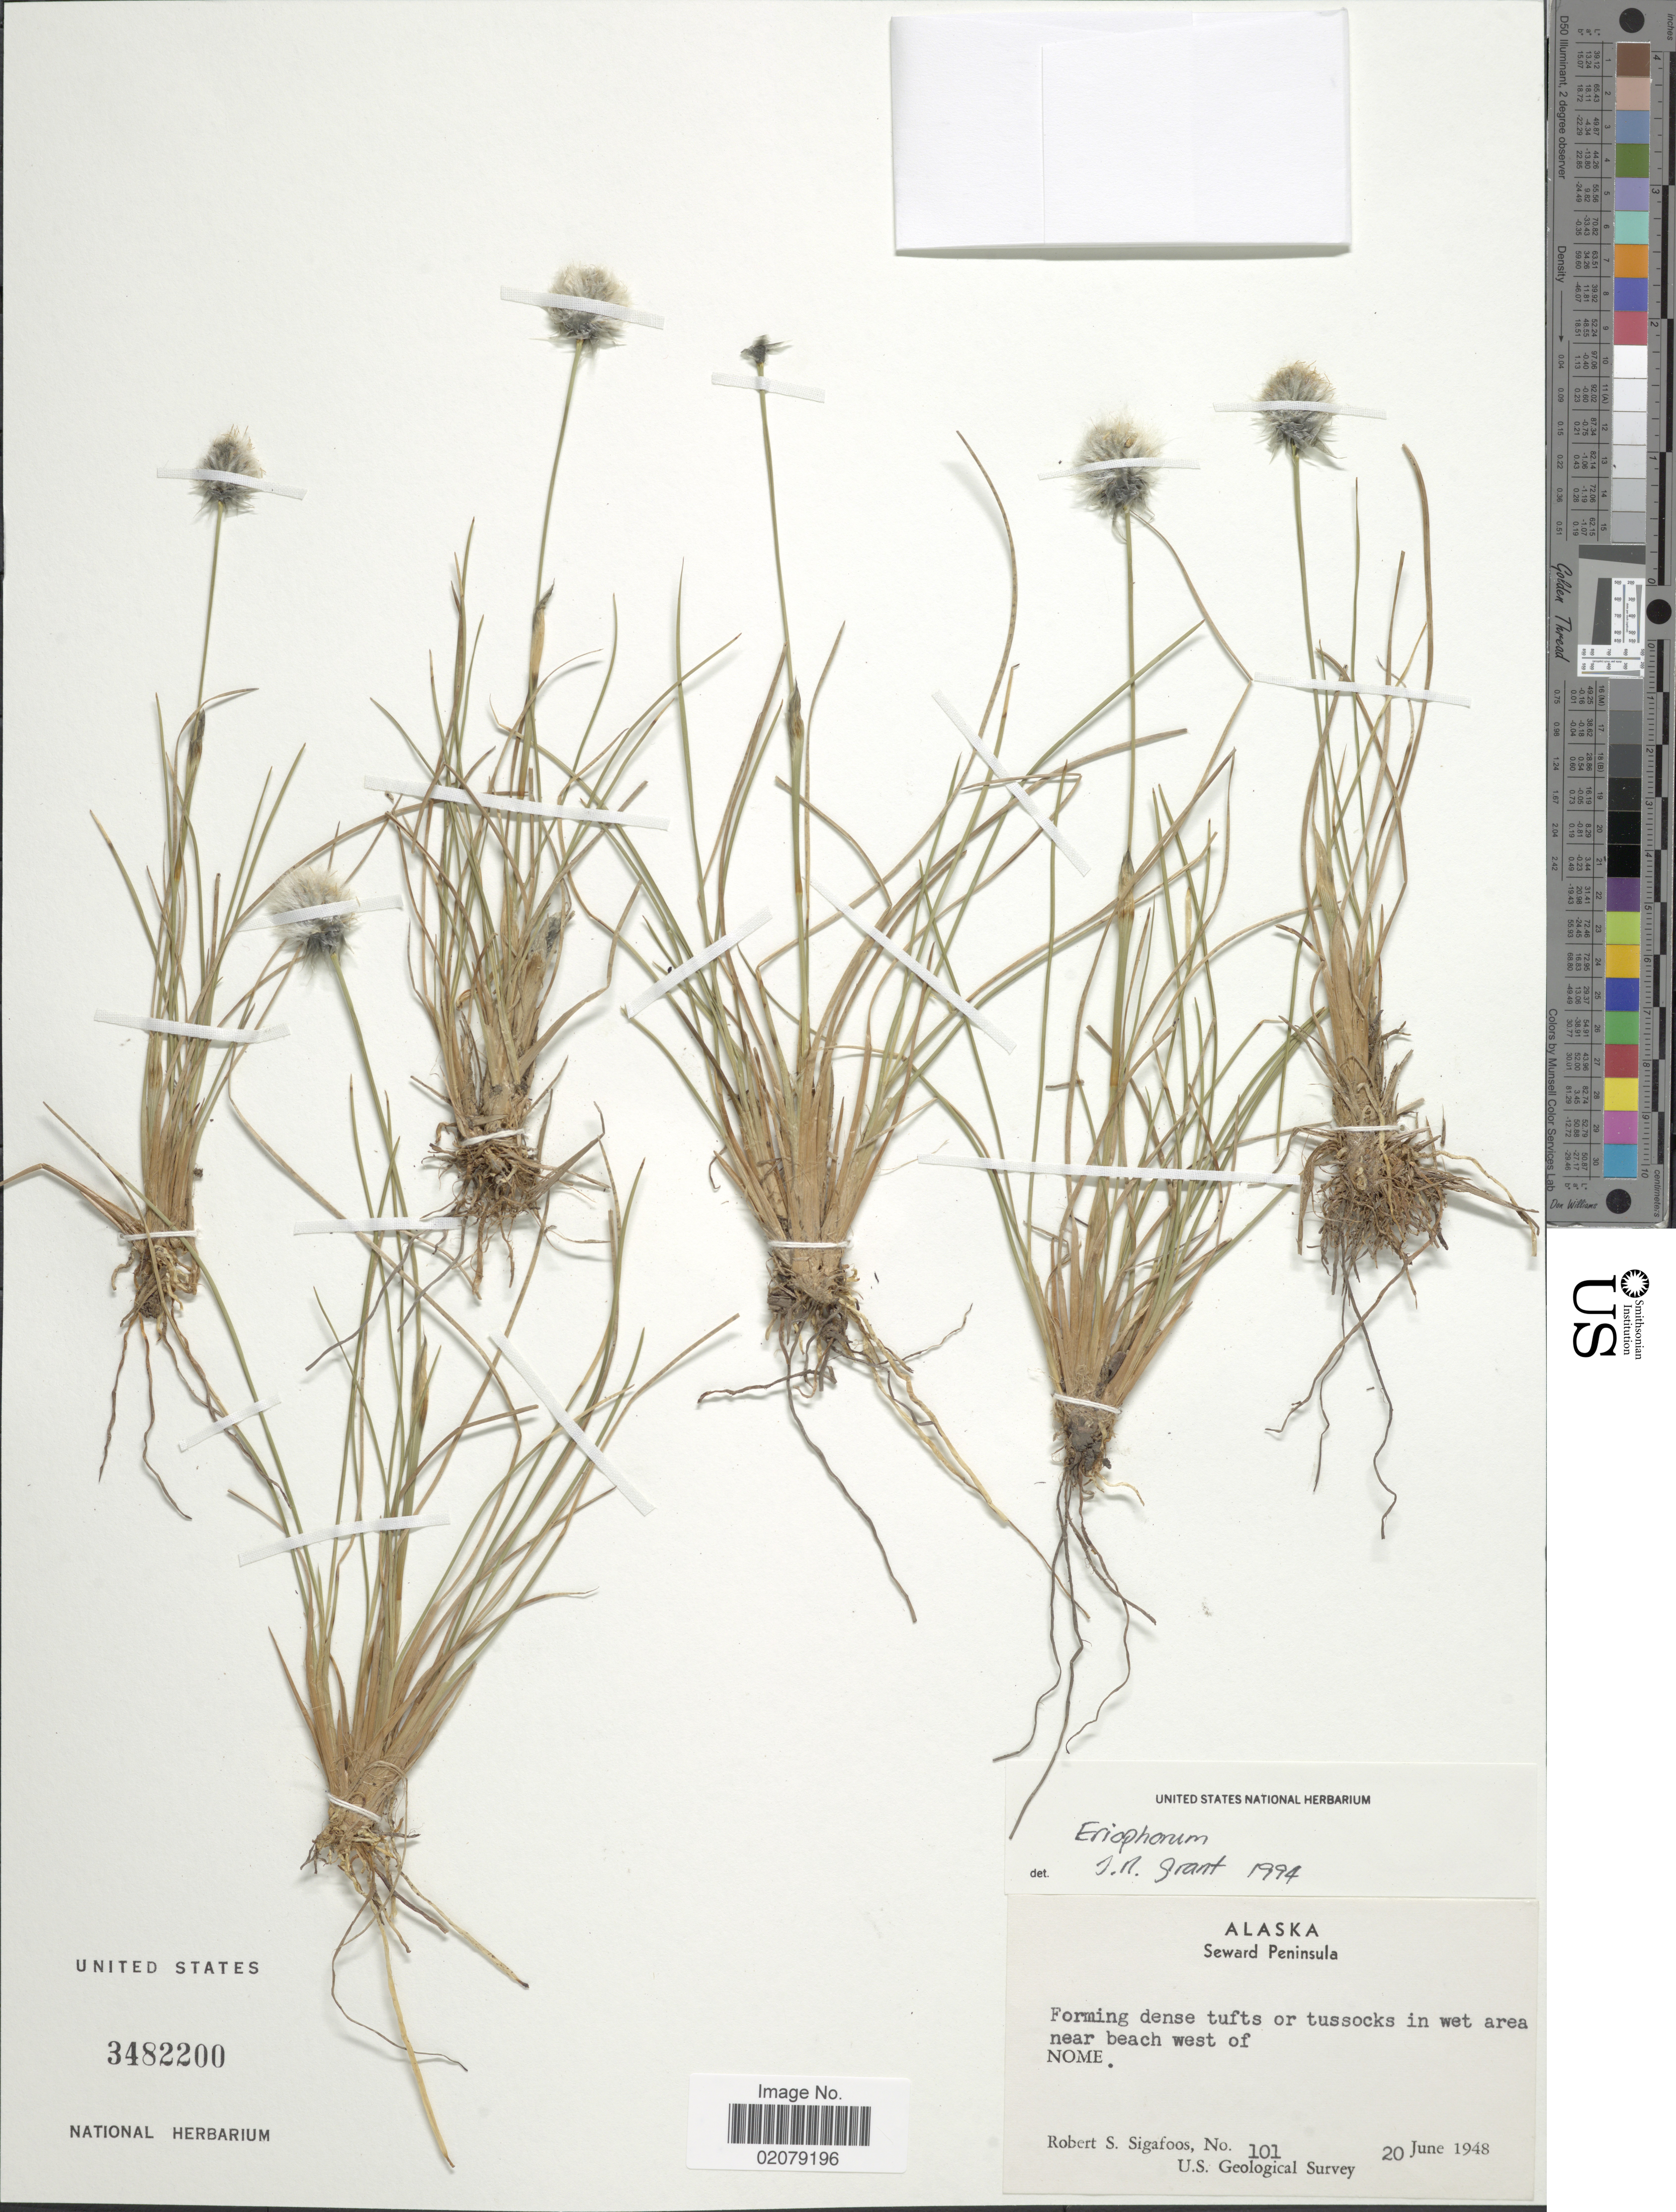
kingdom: Plantae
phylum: Tracheophyta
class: Liliopsida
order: Poales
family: Cyperaceae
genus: Eriophorum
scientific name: Eriophorum sp.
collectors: R. Sigafoos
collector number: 101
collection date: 1948-06-20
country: United States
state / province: Alaska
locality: Seward Peninsula, in wet area near beach west of Nome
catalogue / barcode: US 3482200